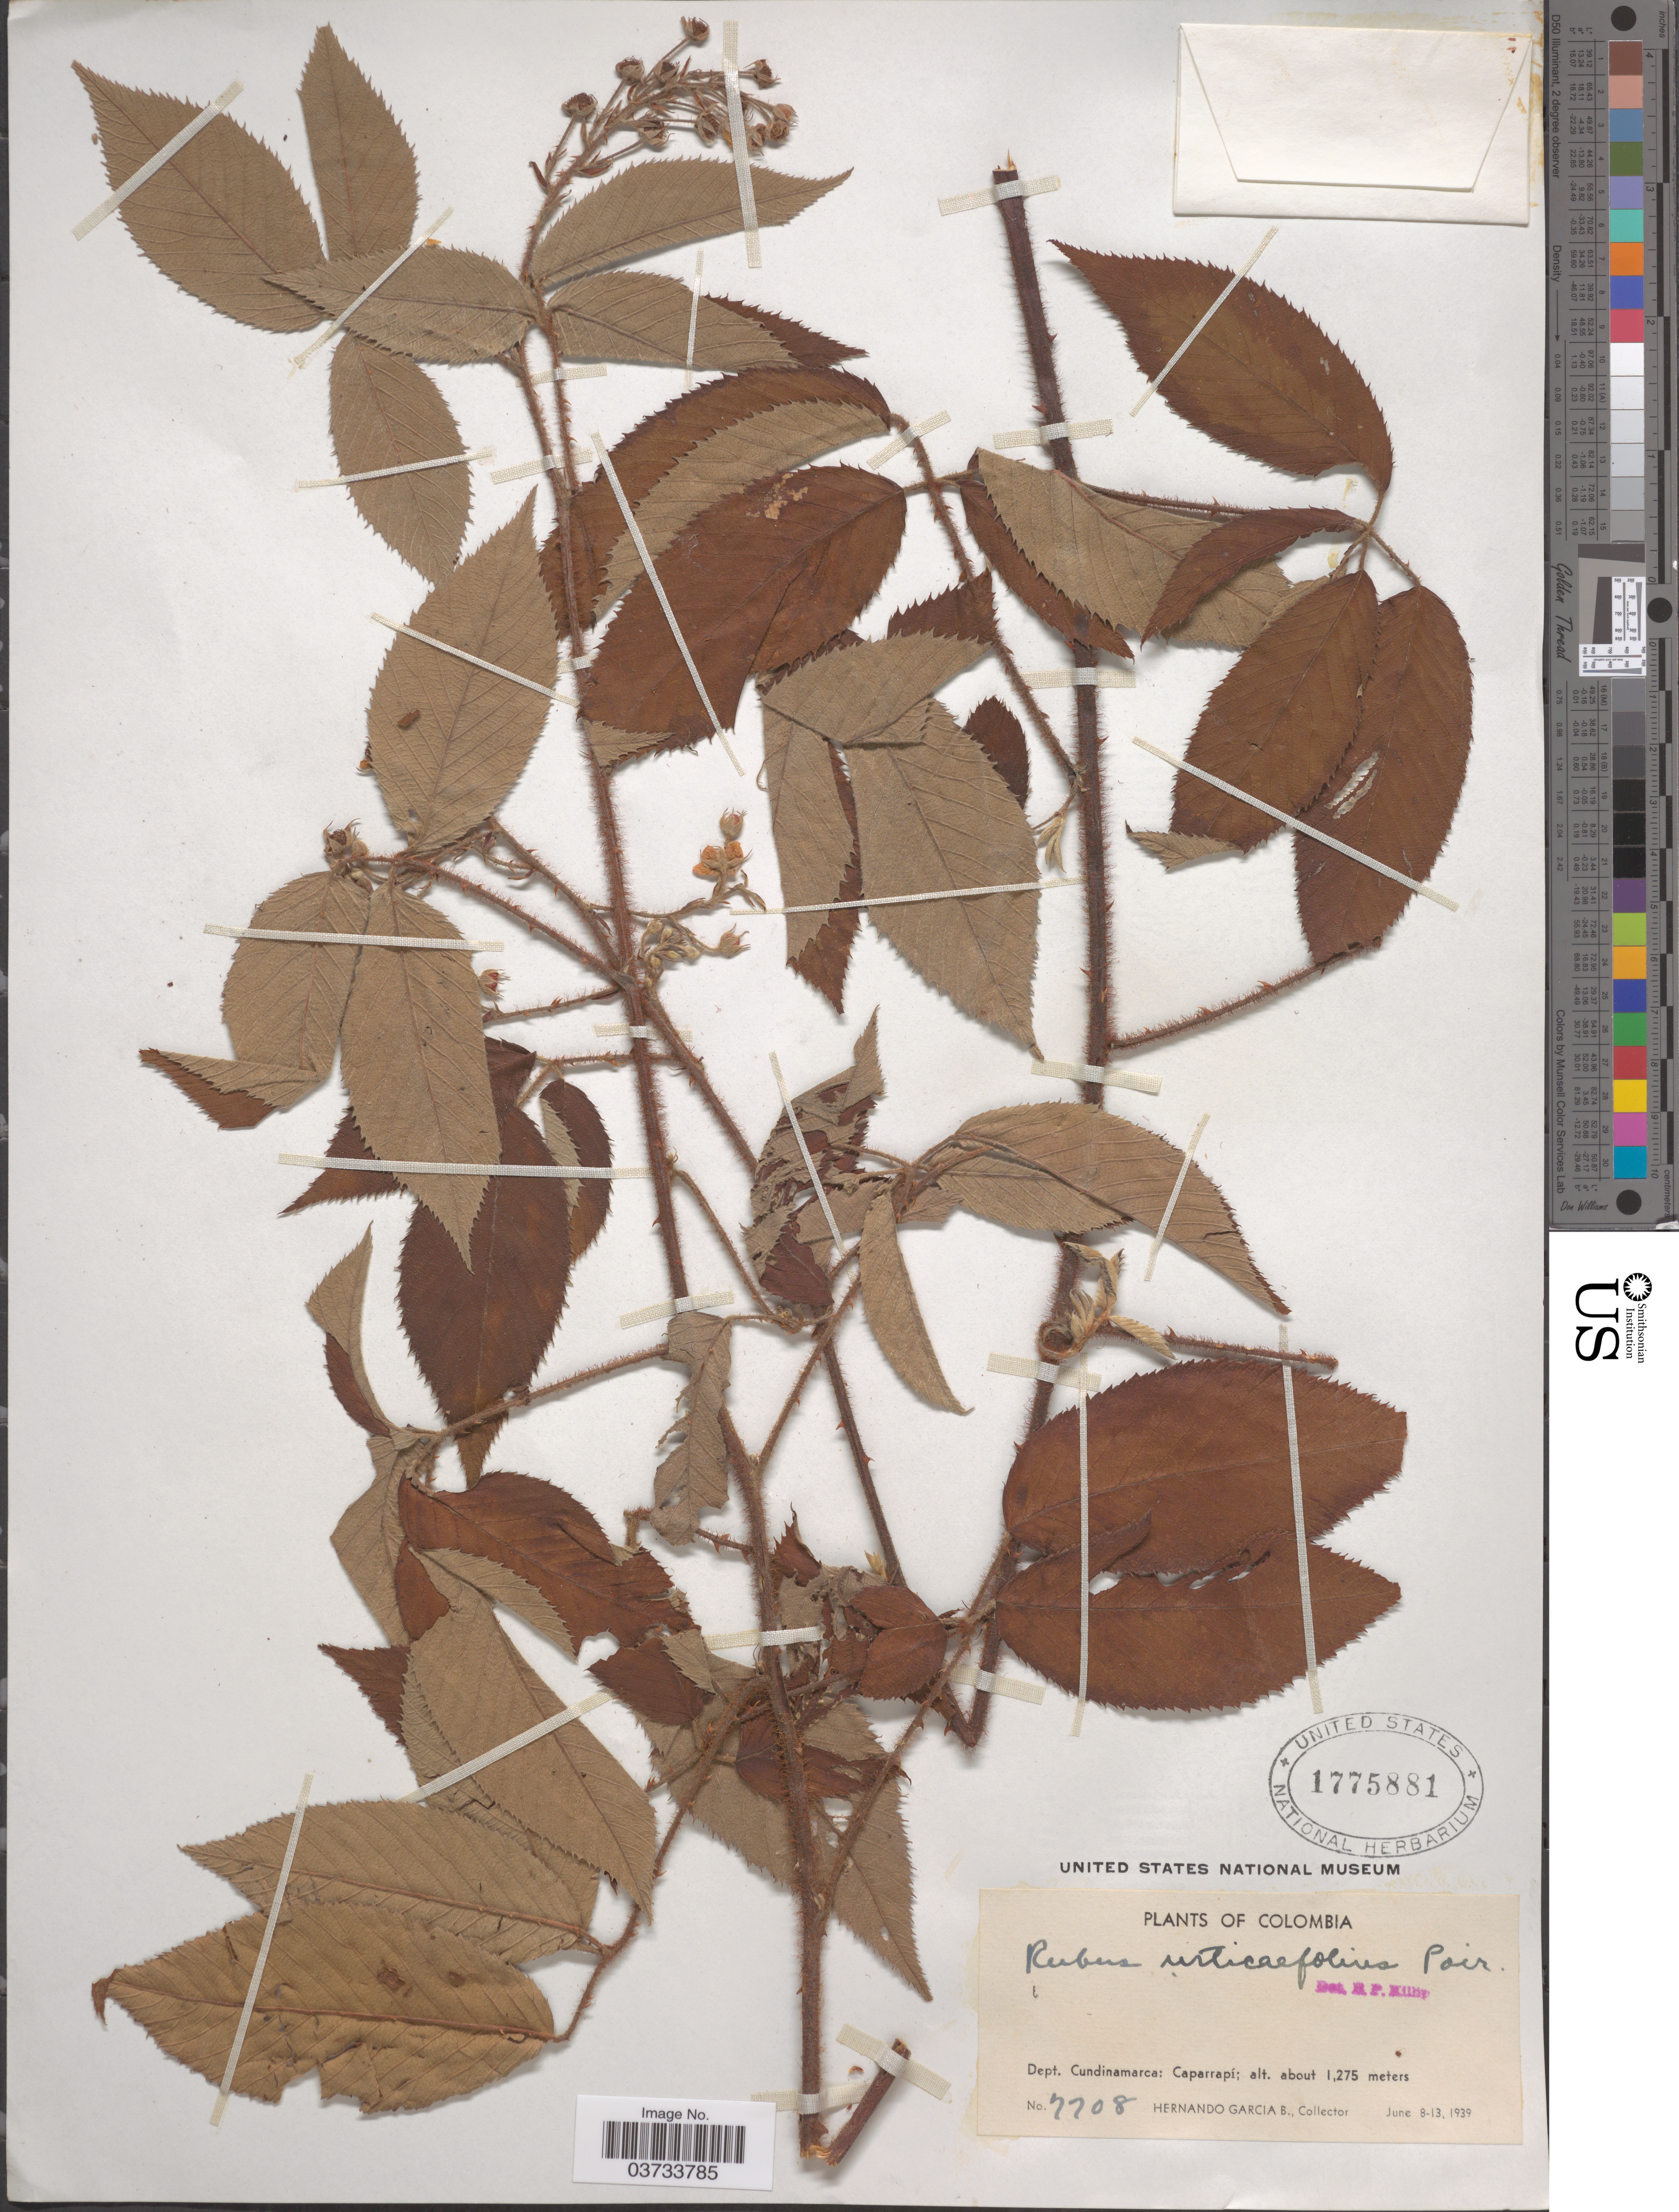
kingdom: Plantae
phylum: Tracheophyta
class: Magnoliopsida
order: Rosales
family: Rosaceae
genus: Rubus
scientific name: Rubus urticifolius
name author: Poir.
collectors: H. García Barriga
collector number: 7708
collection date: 1939-06-08/1939-06-13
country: Colombia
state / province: Cundinamarca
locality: Dept. Cundinamarca: Caparrapí.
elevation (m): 1275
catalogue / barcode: US 1775881